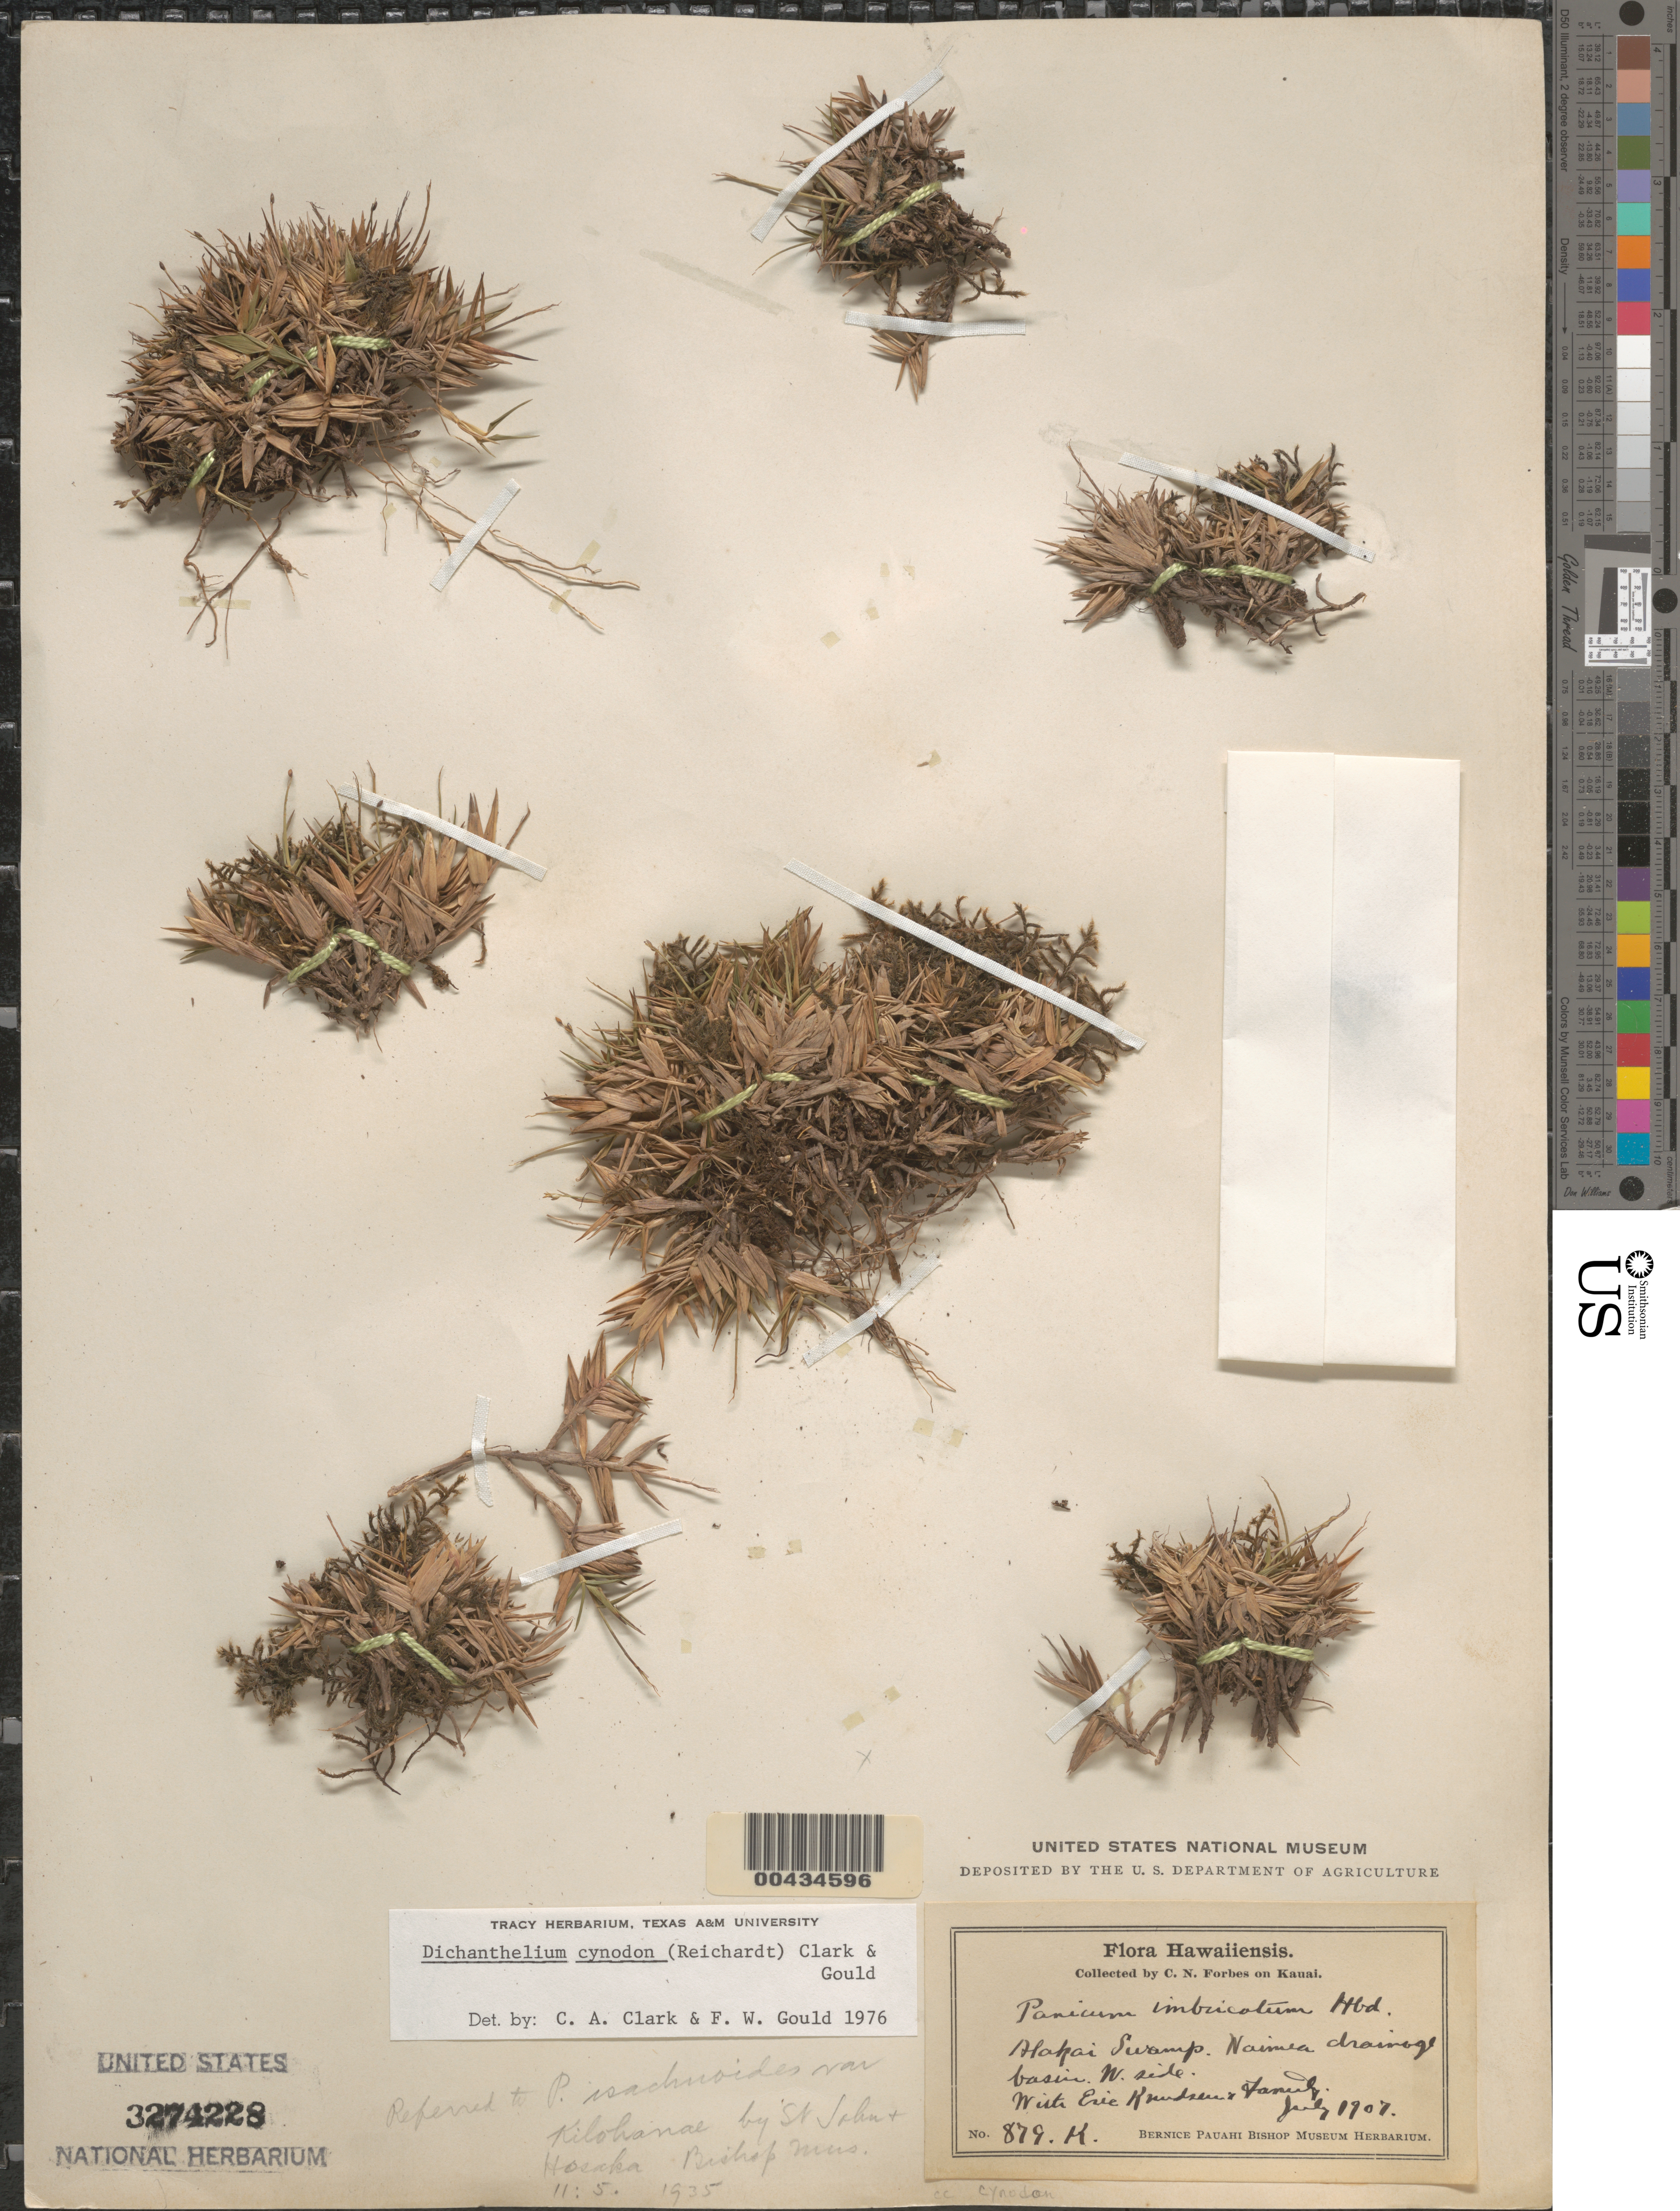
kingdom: Plantae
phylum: Tracheophyta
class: Liliopsida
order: Poales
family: Poaceae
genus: Dichanthelium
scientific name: Dichanthelium cynodon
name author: (Reichardt) C.A. Clark & Gould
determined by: Clark, C. A.; Gould, F. W.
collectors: C. N. Forbes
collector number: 879.K.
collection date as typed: Jul 1907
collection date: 1907-07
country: United States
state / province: Hawaii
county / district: Kauai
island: Kaua'i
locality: Alakai Swamp, Waimea drainage basin, W side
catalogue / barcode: US 3274228